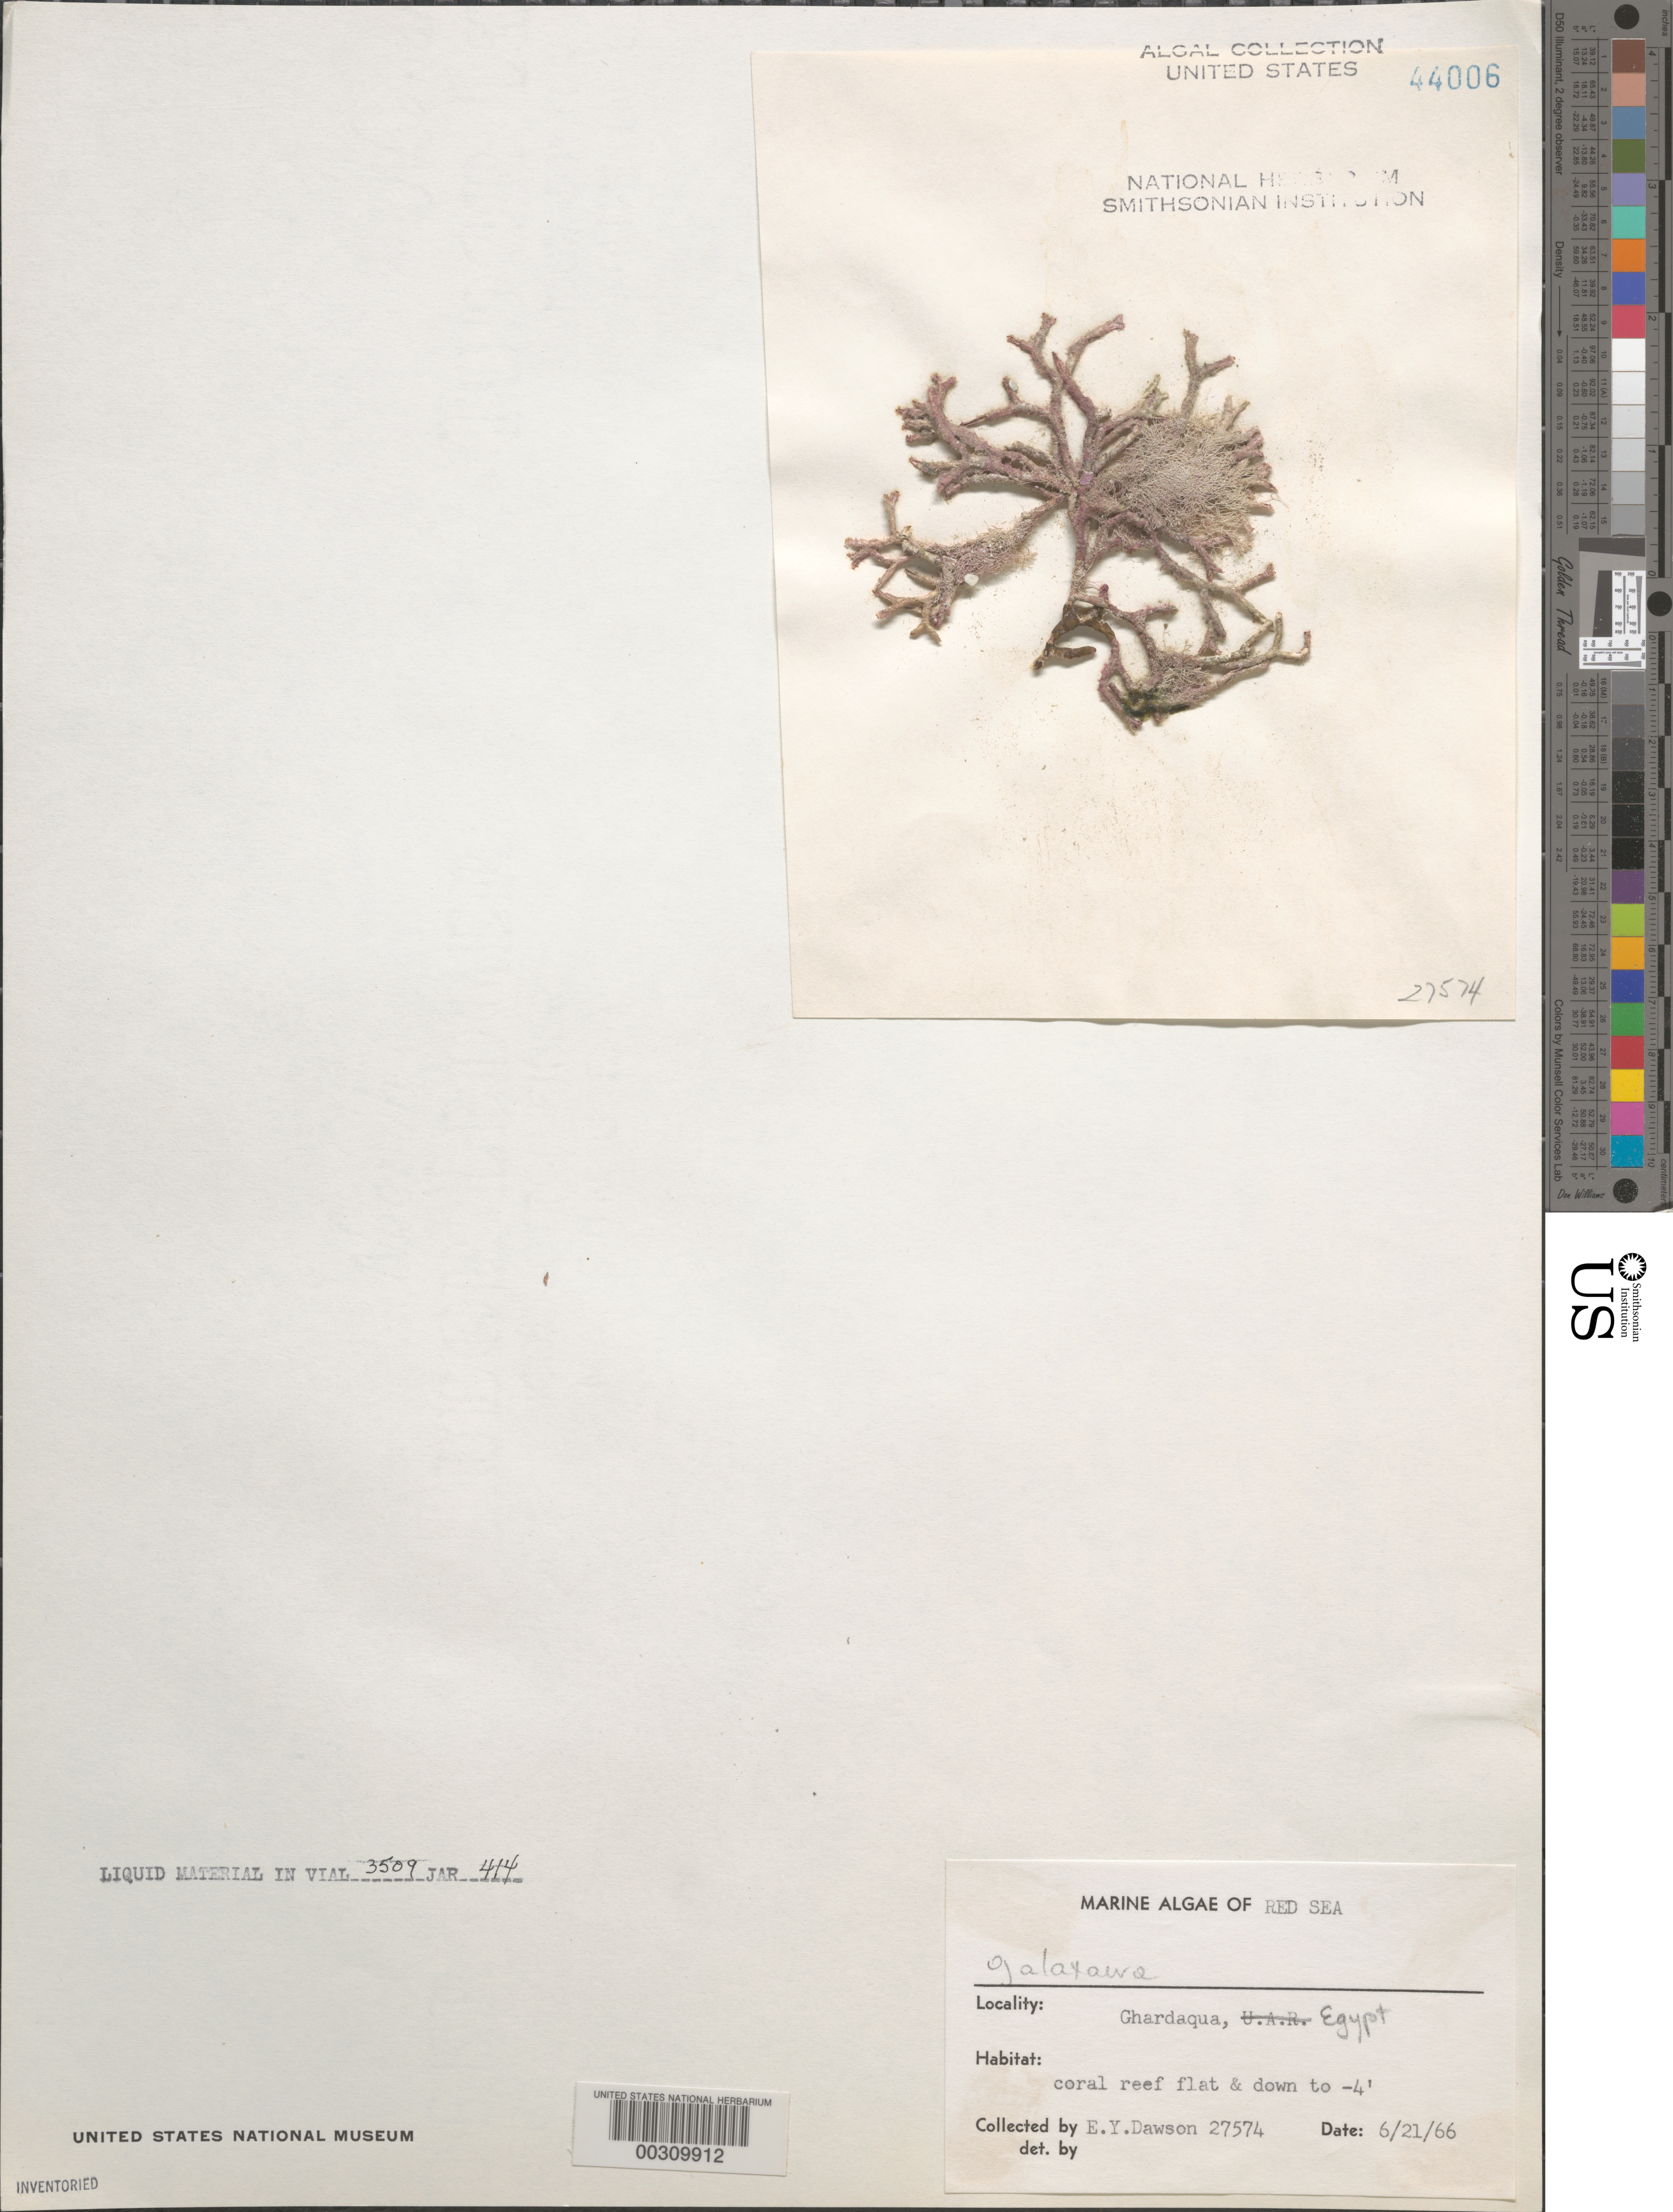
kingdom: Plantae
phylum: Rhodophyta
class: Florideophyceae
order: Nemaliales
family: Galaxauraceae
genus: Galaxaura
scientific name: Galaxaura sp.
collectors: E. Y. Dawson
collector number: EYD 27574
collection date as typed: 21 Jun 1966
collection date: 1966-06-21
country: Egypt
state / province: Al Bahr al Ahmar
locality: Ghardaqua, Red Sea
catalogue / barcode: US 44006